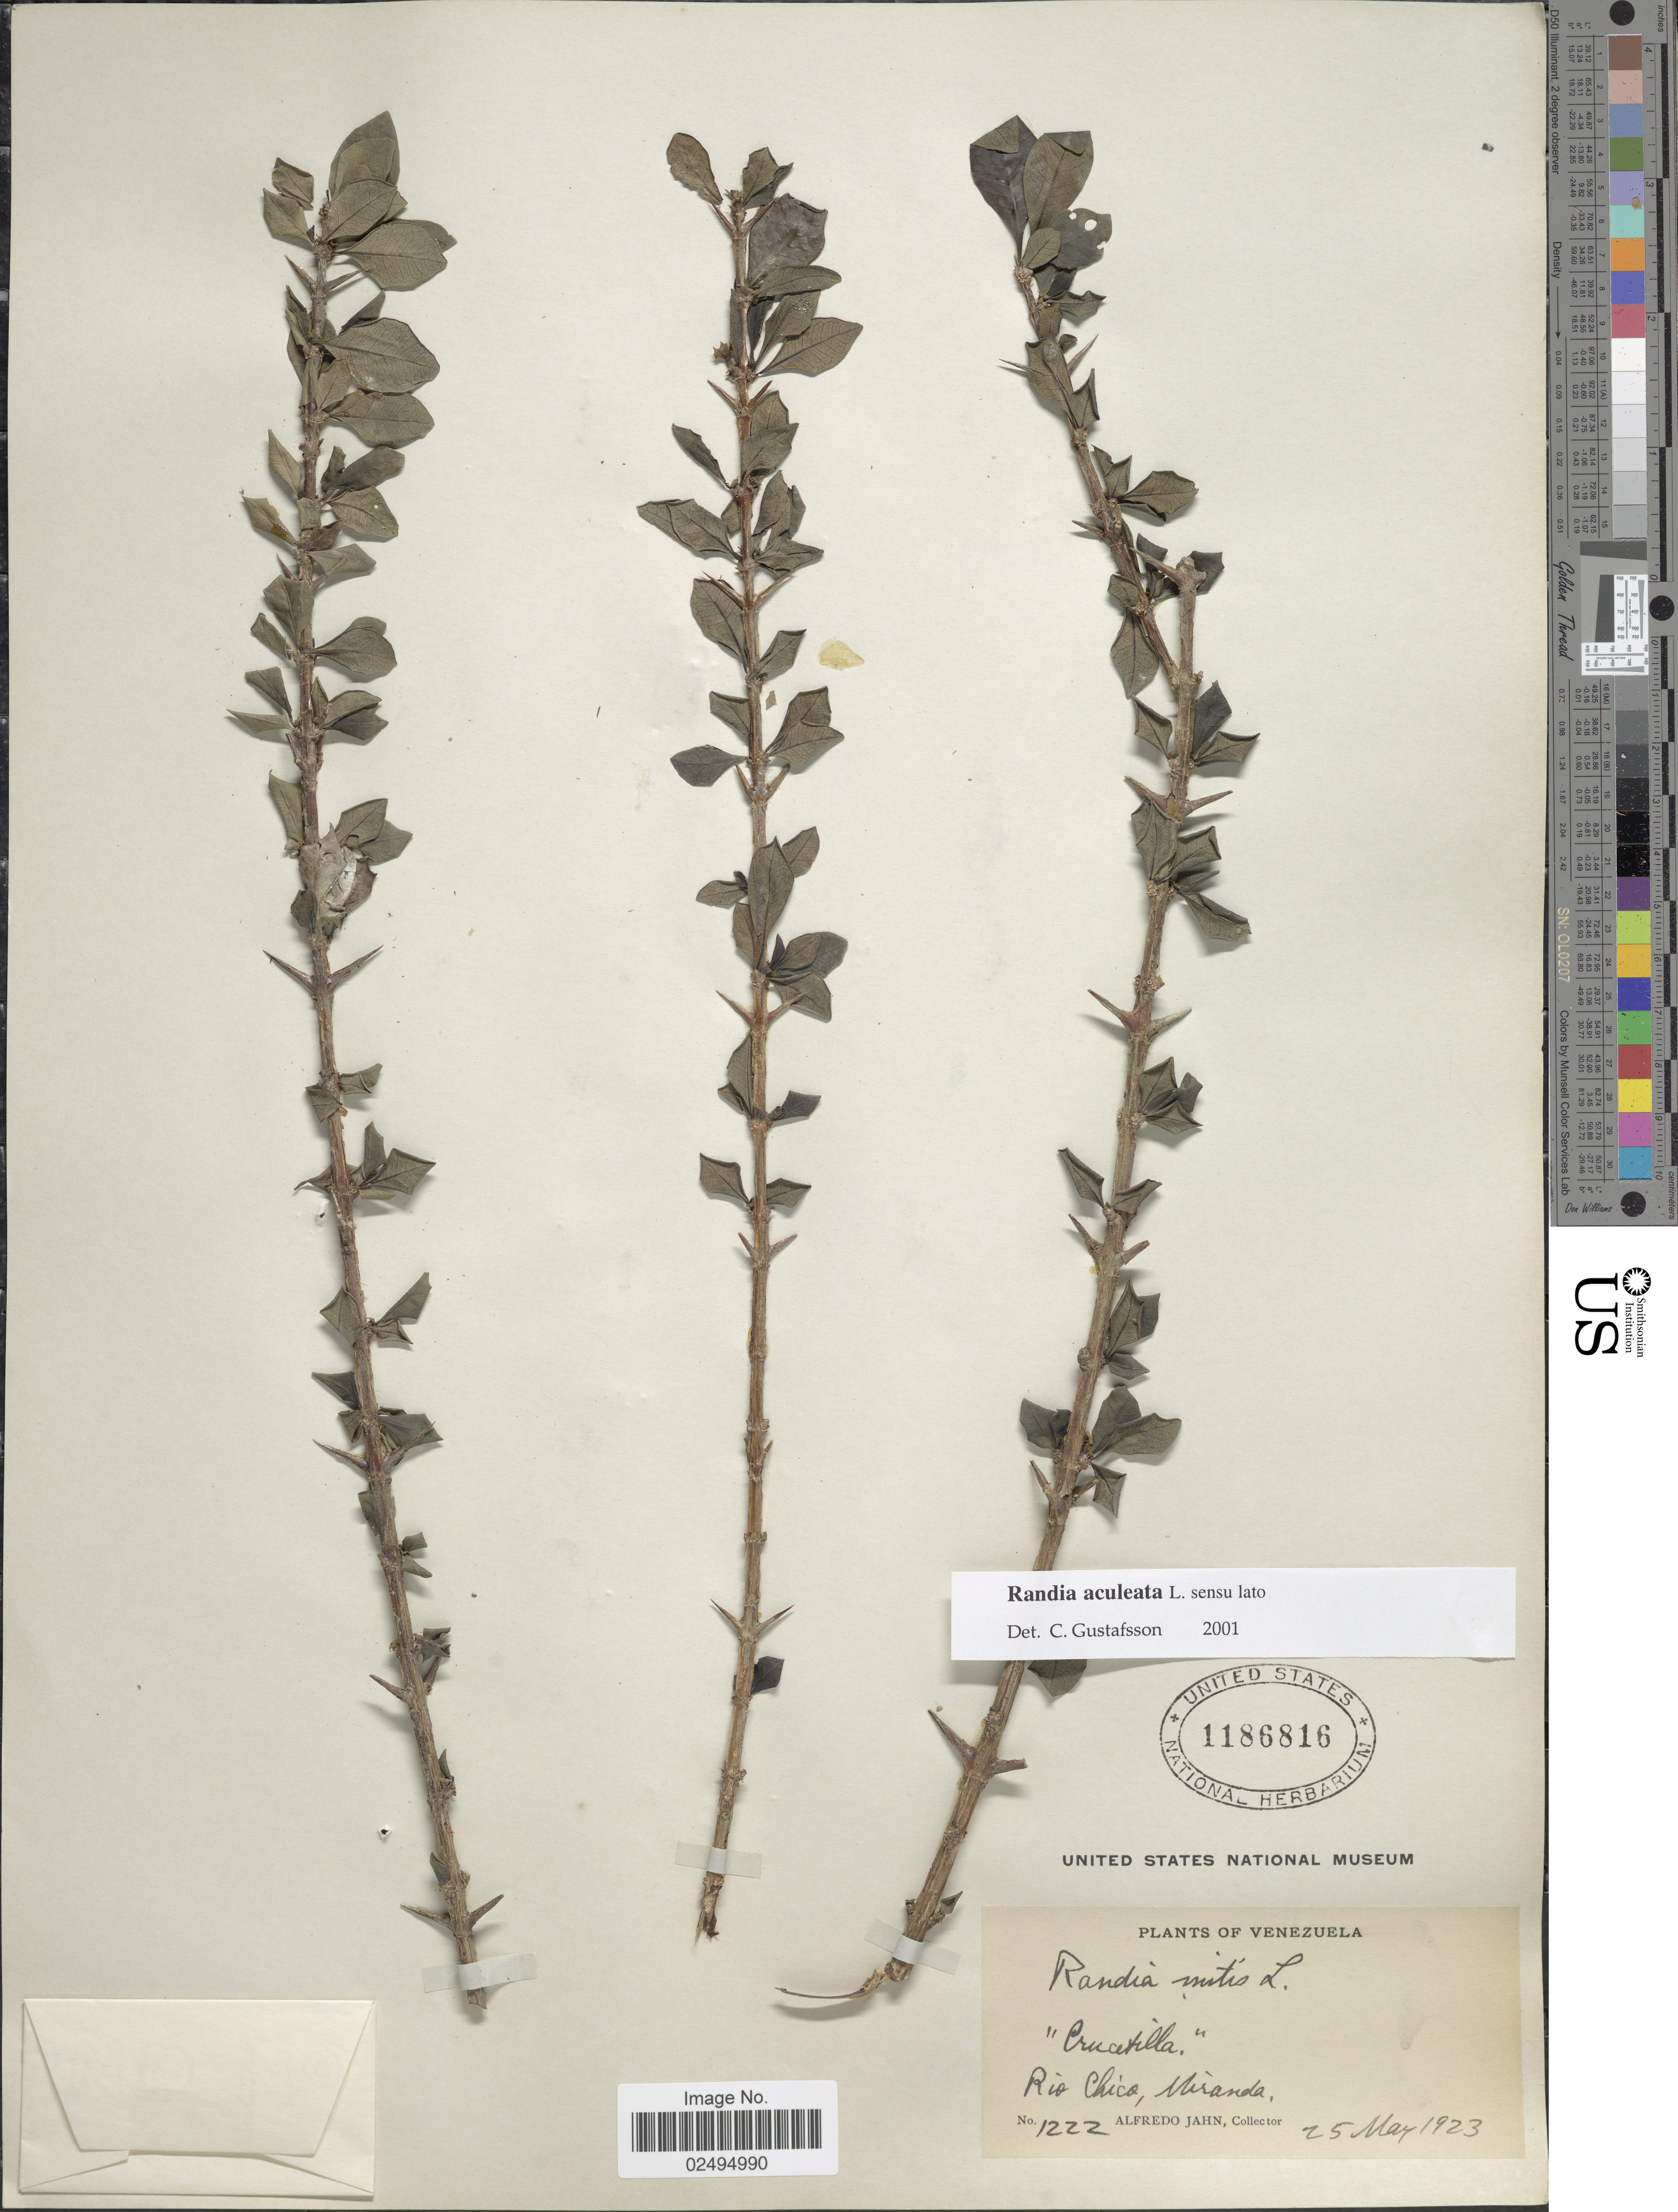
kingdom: Plantae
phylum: Tracheophyta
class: Magnoliopsida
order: Gentianales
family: Rubiaceae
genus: Randia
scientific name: Randia aculeata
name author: L.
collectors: A. Jahn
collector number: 1222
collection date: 1923-05-25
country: Venezuela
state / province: Miranda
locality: Rio Chico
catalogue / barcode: US 1186816